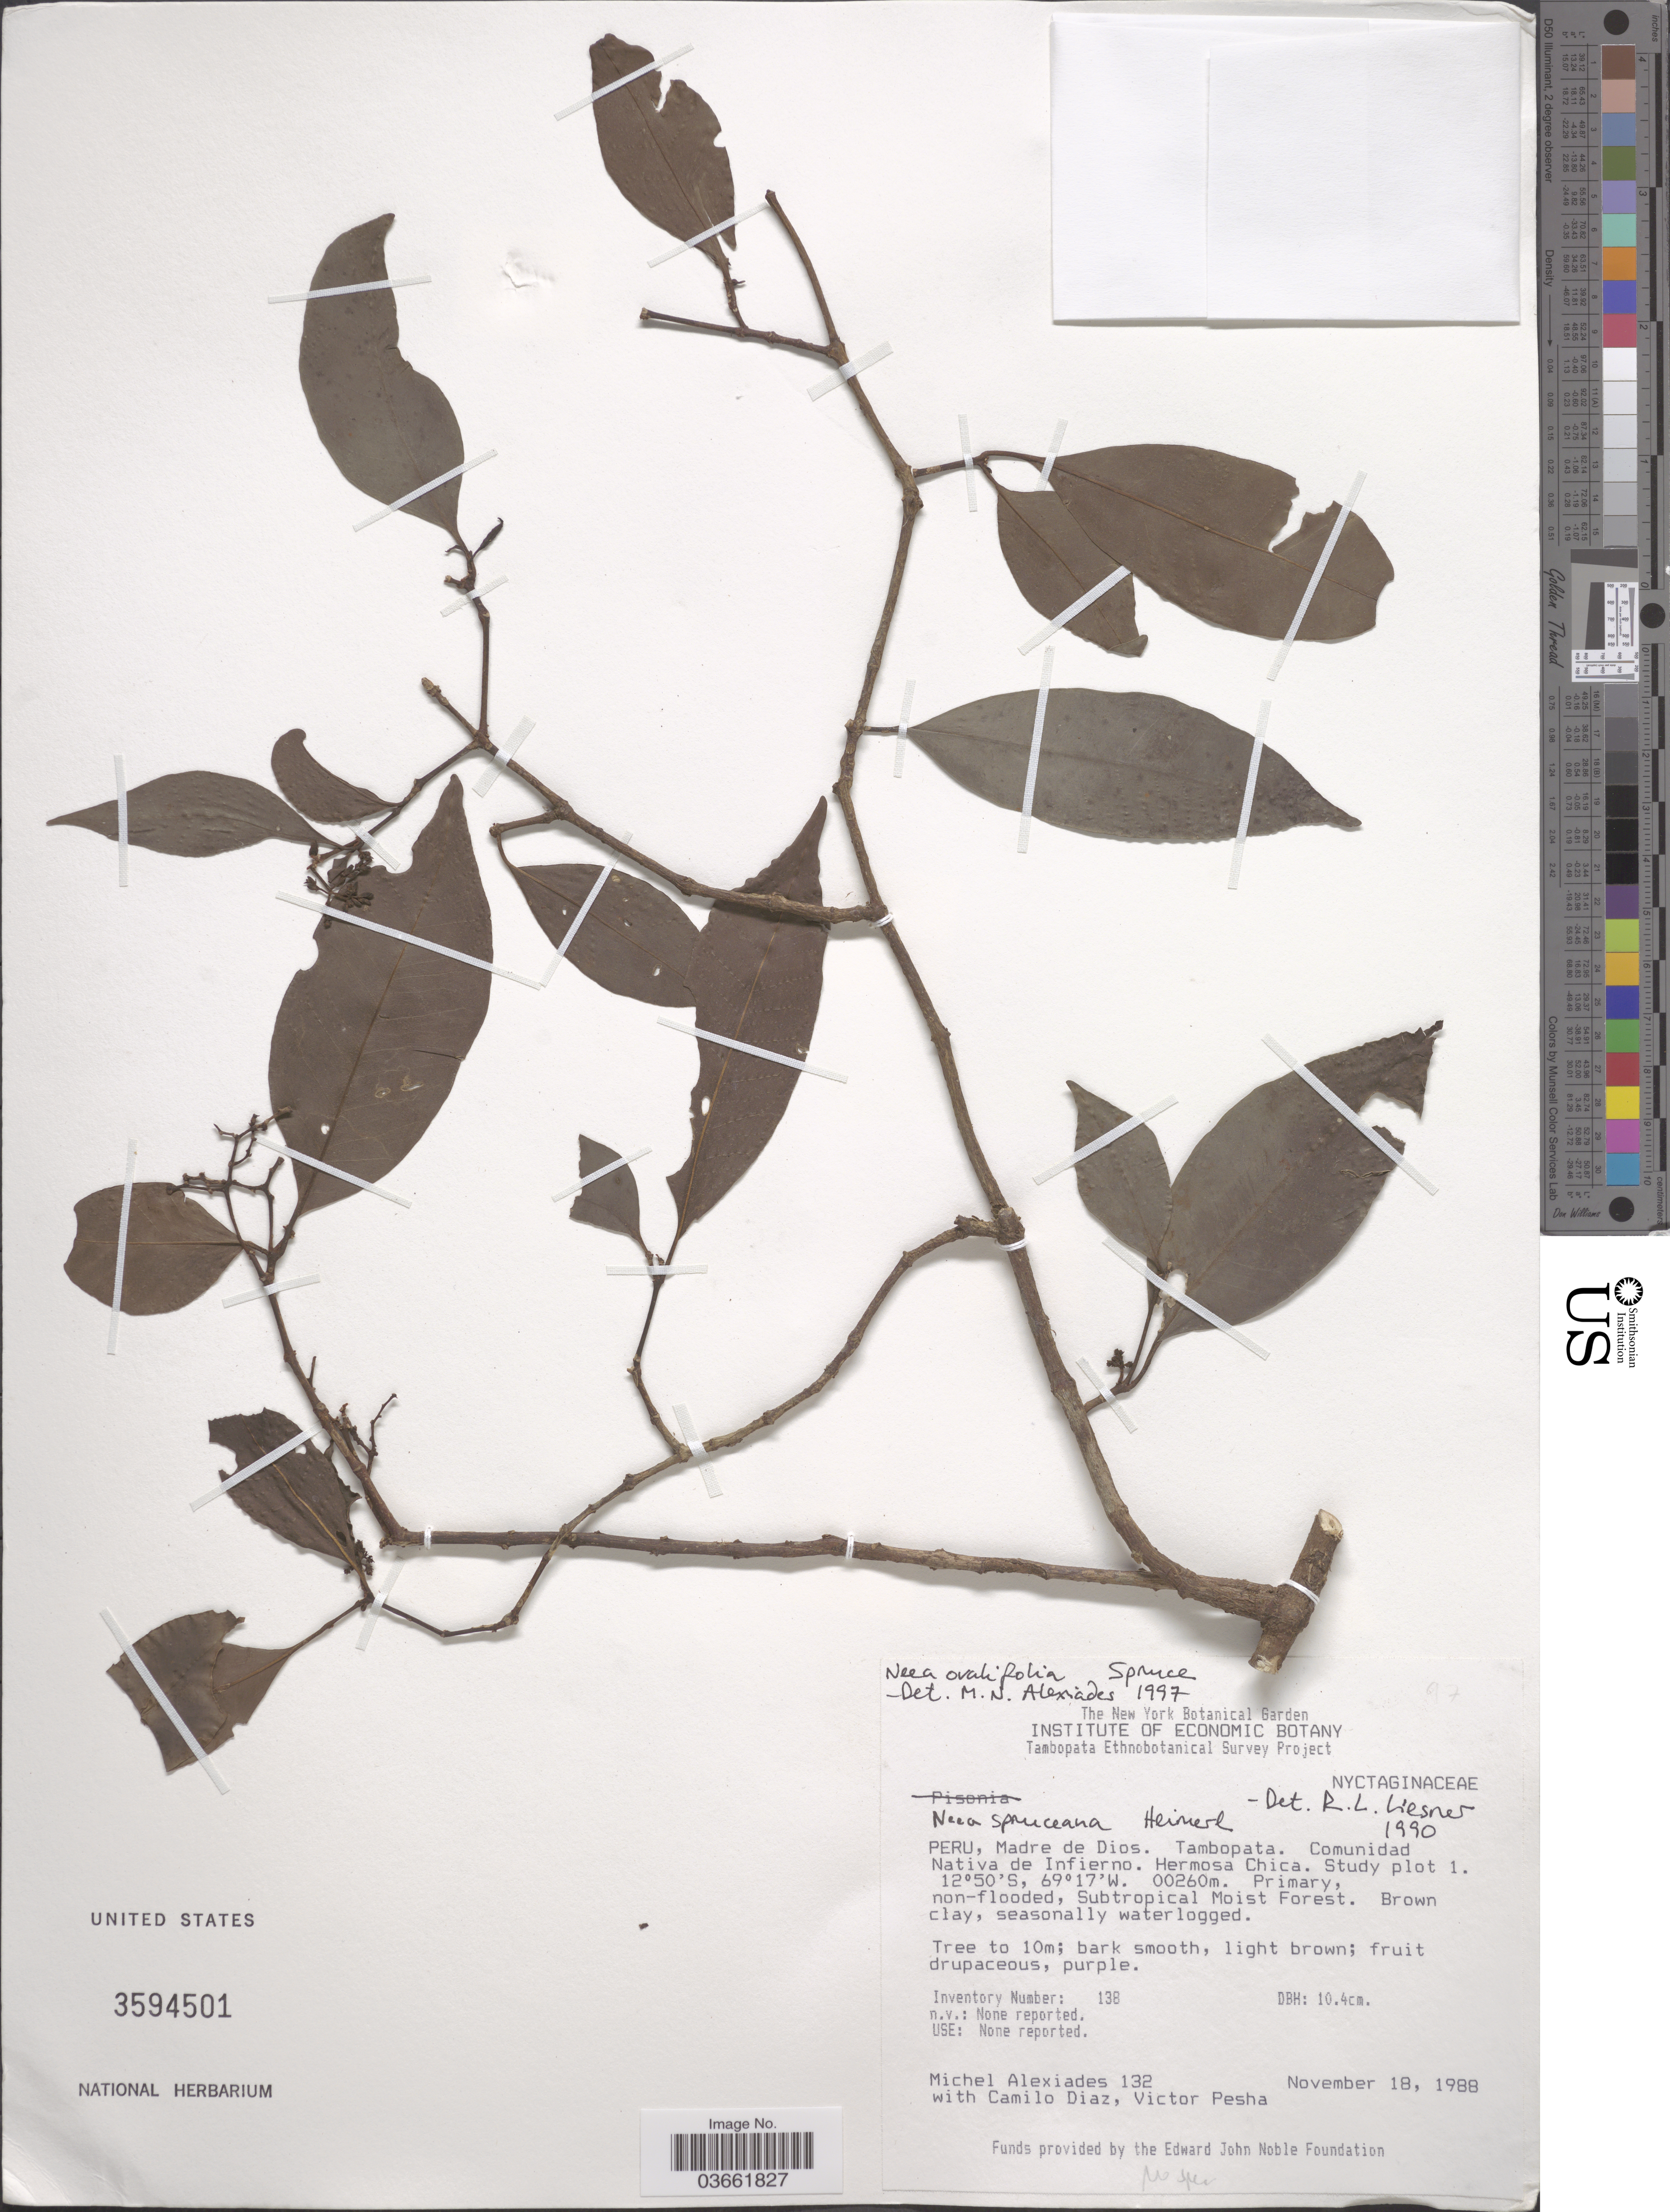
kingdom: Plantae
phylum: Tracheophyta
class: Magnoliopsida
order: Caryophyllales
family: Nyctaginaceae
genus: Neea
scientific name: Neea ovalifolia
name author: Spruce ex J.A. Schmidt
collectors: M. Alexiades, C. Díaz & V. Pesha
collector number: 132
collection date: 1988-11-18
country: Peru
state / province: Madre de Dios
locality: Tambopata. Comunidad Nativa de Infierno. Study plot 1.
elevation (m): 260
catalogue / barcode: US 3594501